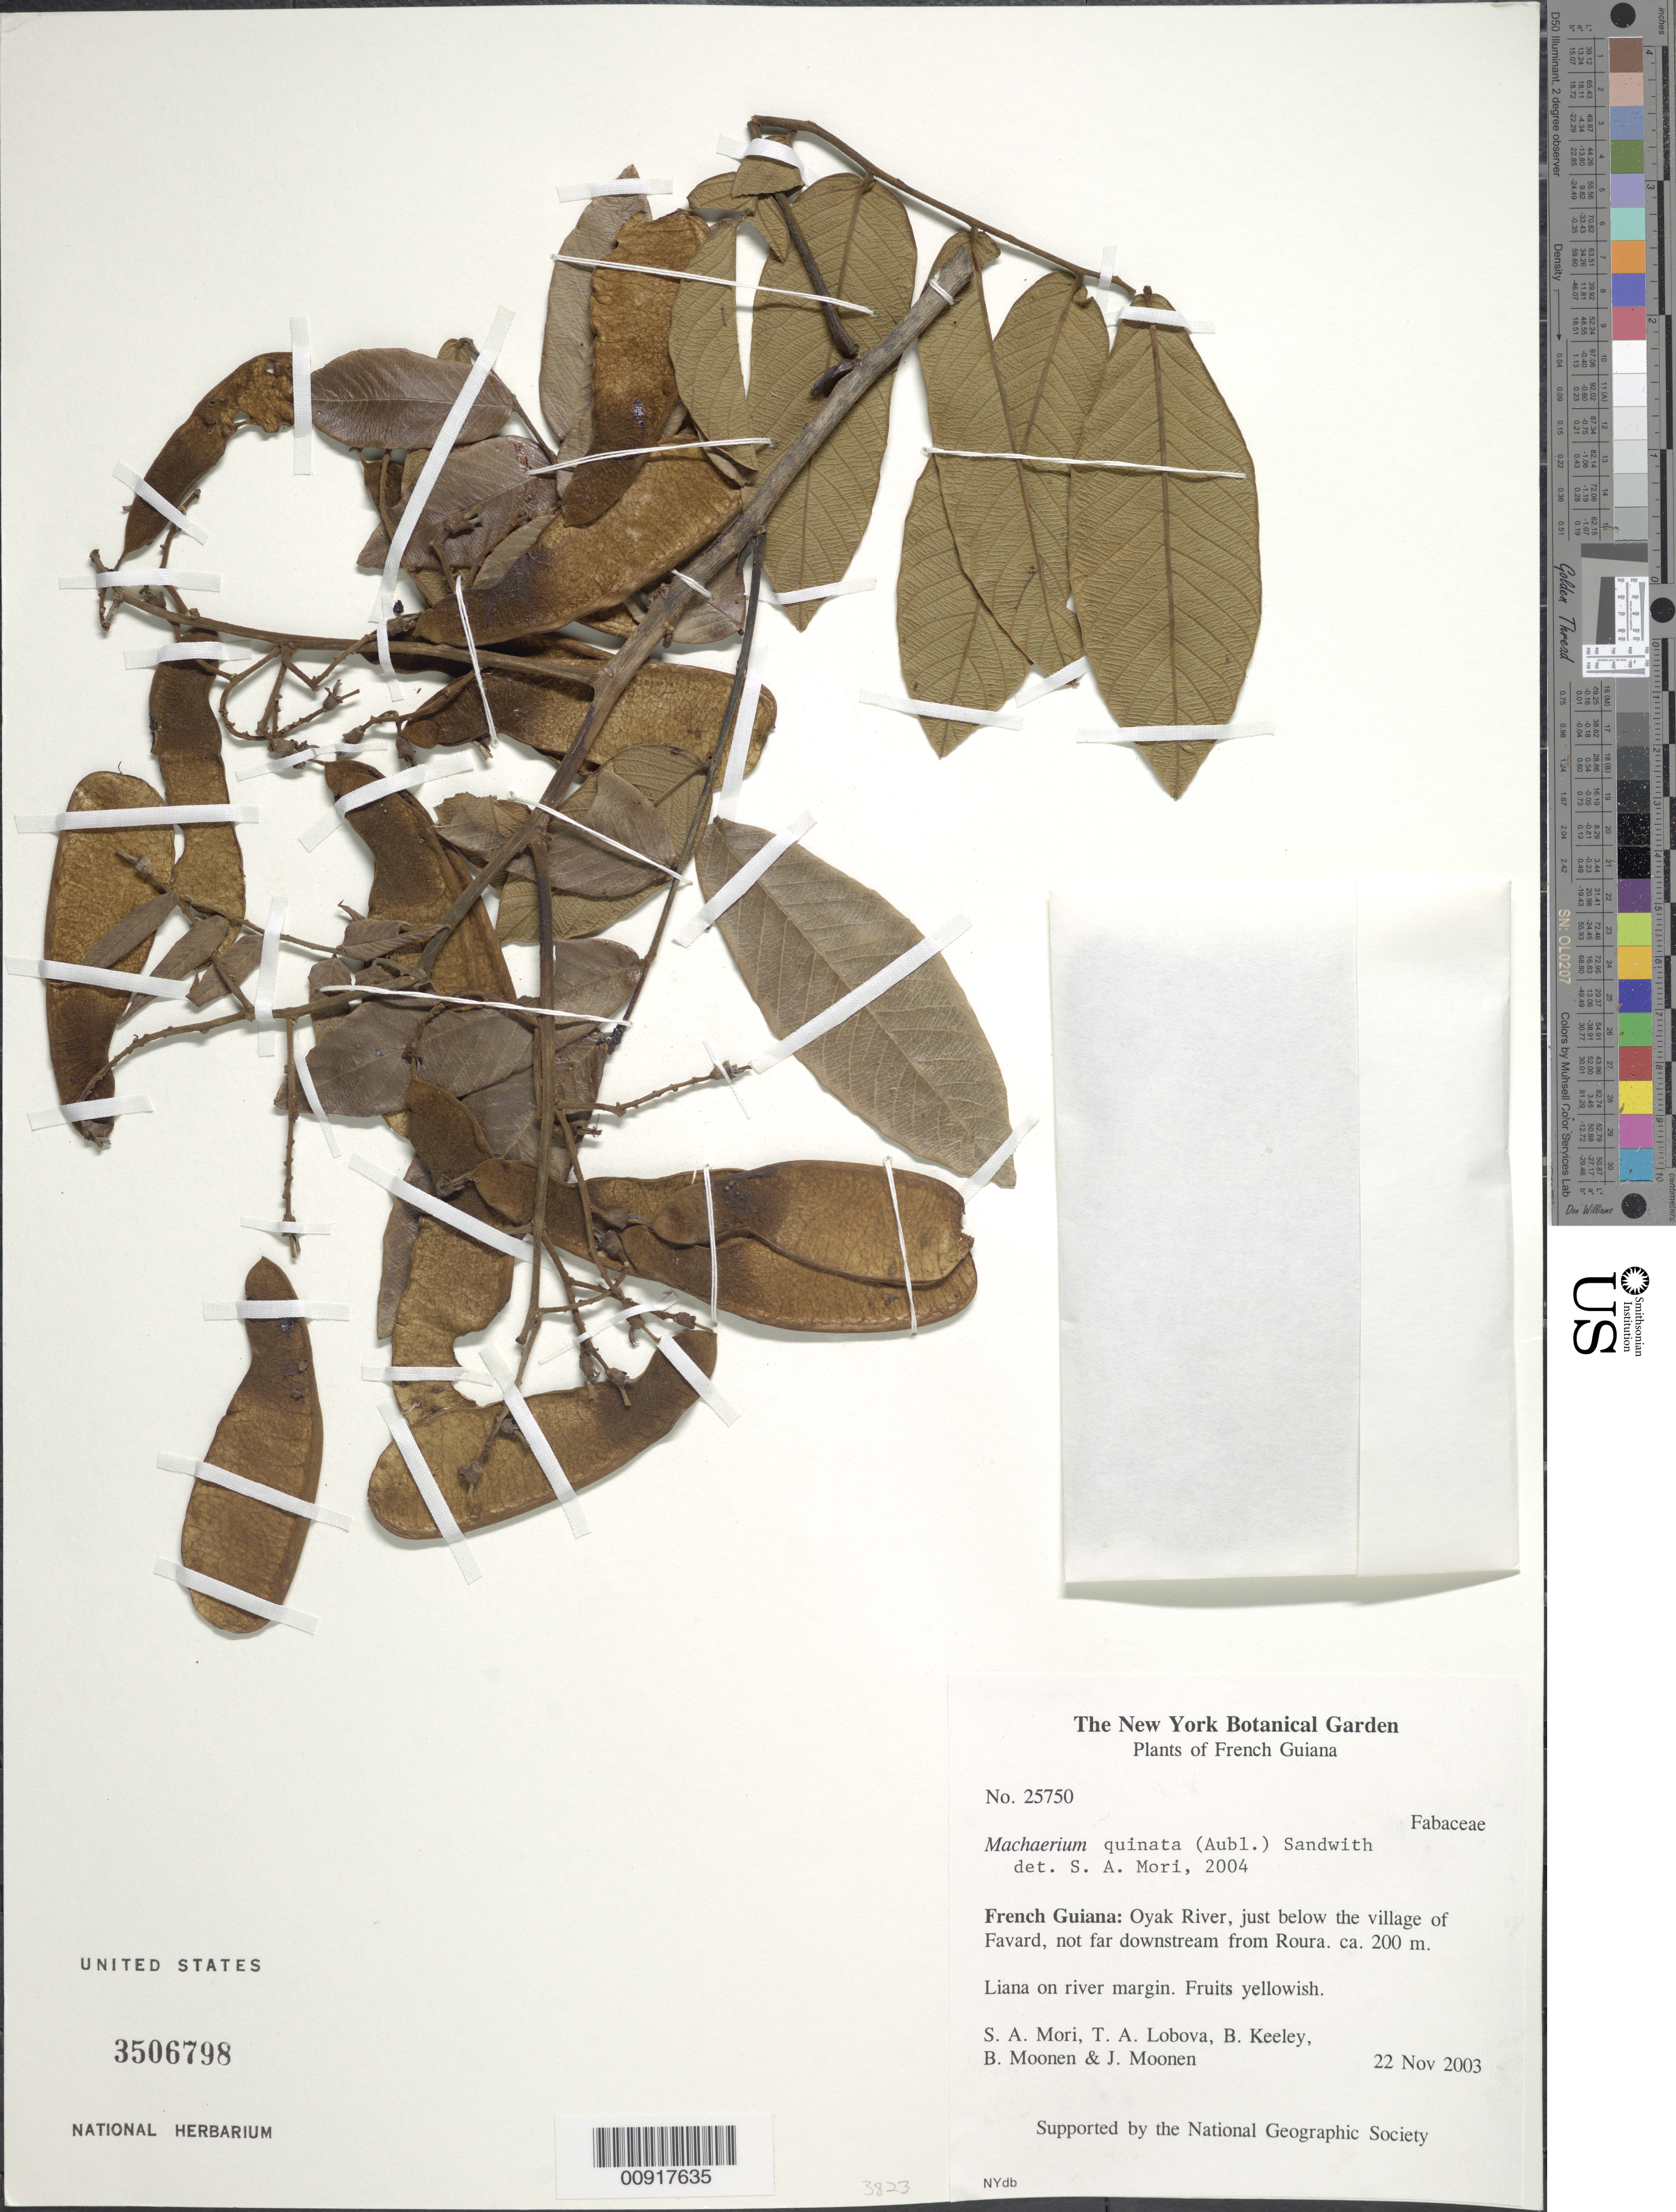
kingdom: Plantae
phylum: Tracheophyta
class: Magnoliopsida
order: Fabales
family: Fabaceae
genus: Machaerium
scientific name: Machaerium quinatum var. quinatum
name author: (Aubl.) Sandwith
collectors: S. Mori, T. Lobova, B. W. Keeley, B. Moonen & J. Moonen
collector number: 25750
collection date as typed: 22-Nov-03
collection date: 2003-11-22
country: French Guiana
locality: Oyak R., just below village of Favard, near Roura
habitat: River margin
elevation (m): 200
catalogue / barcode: US 3506798